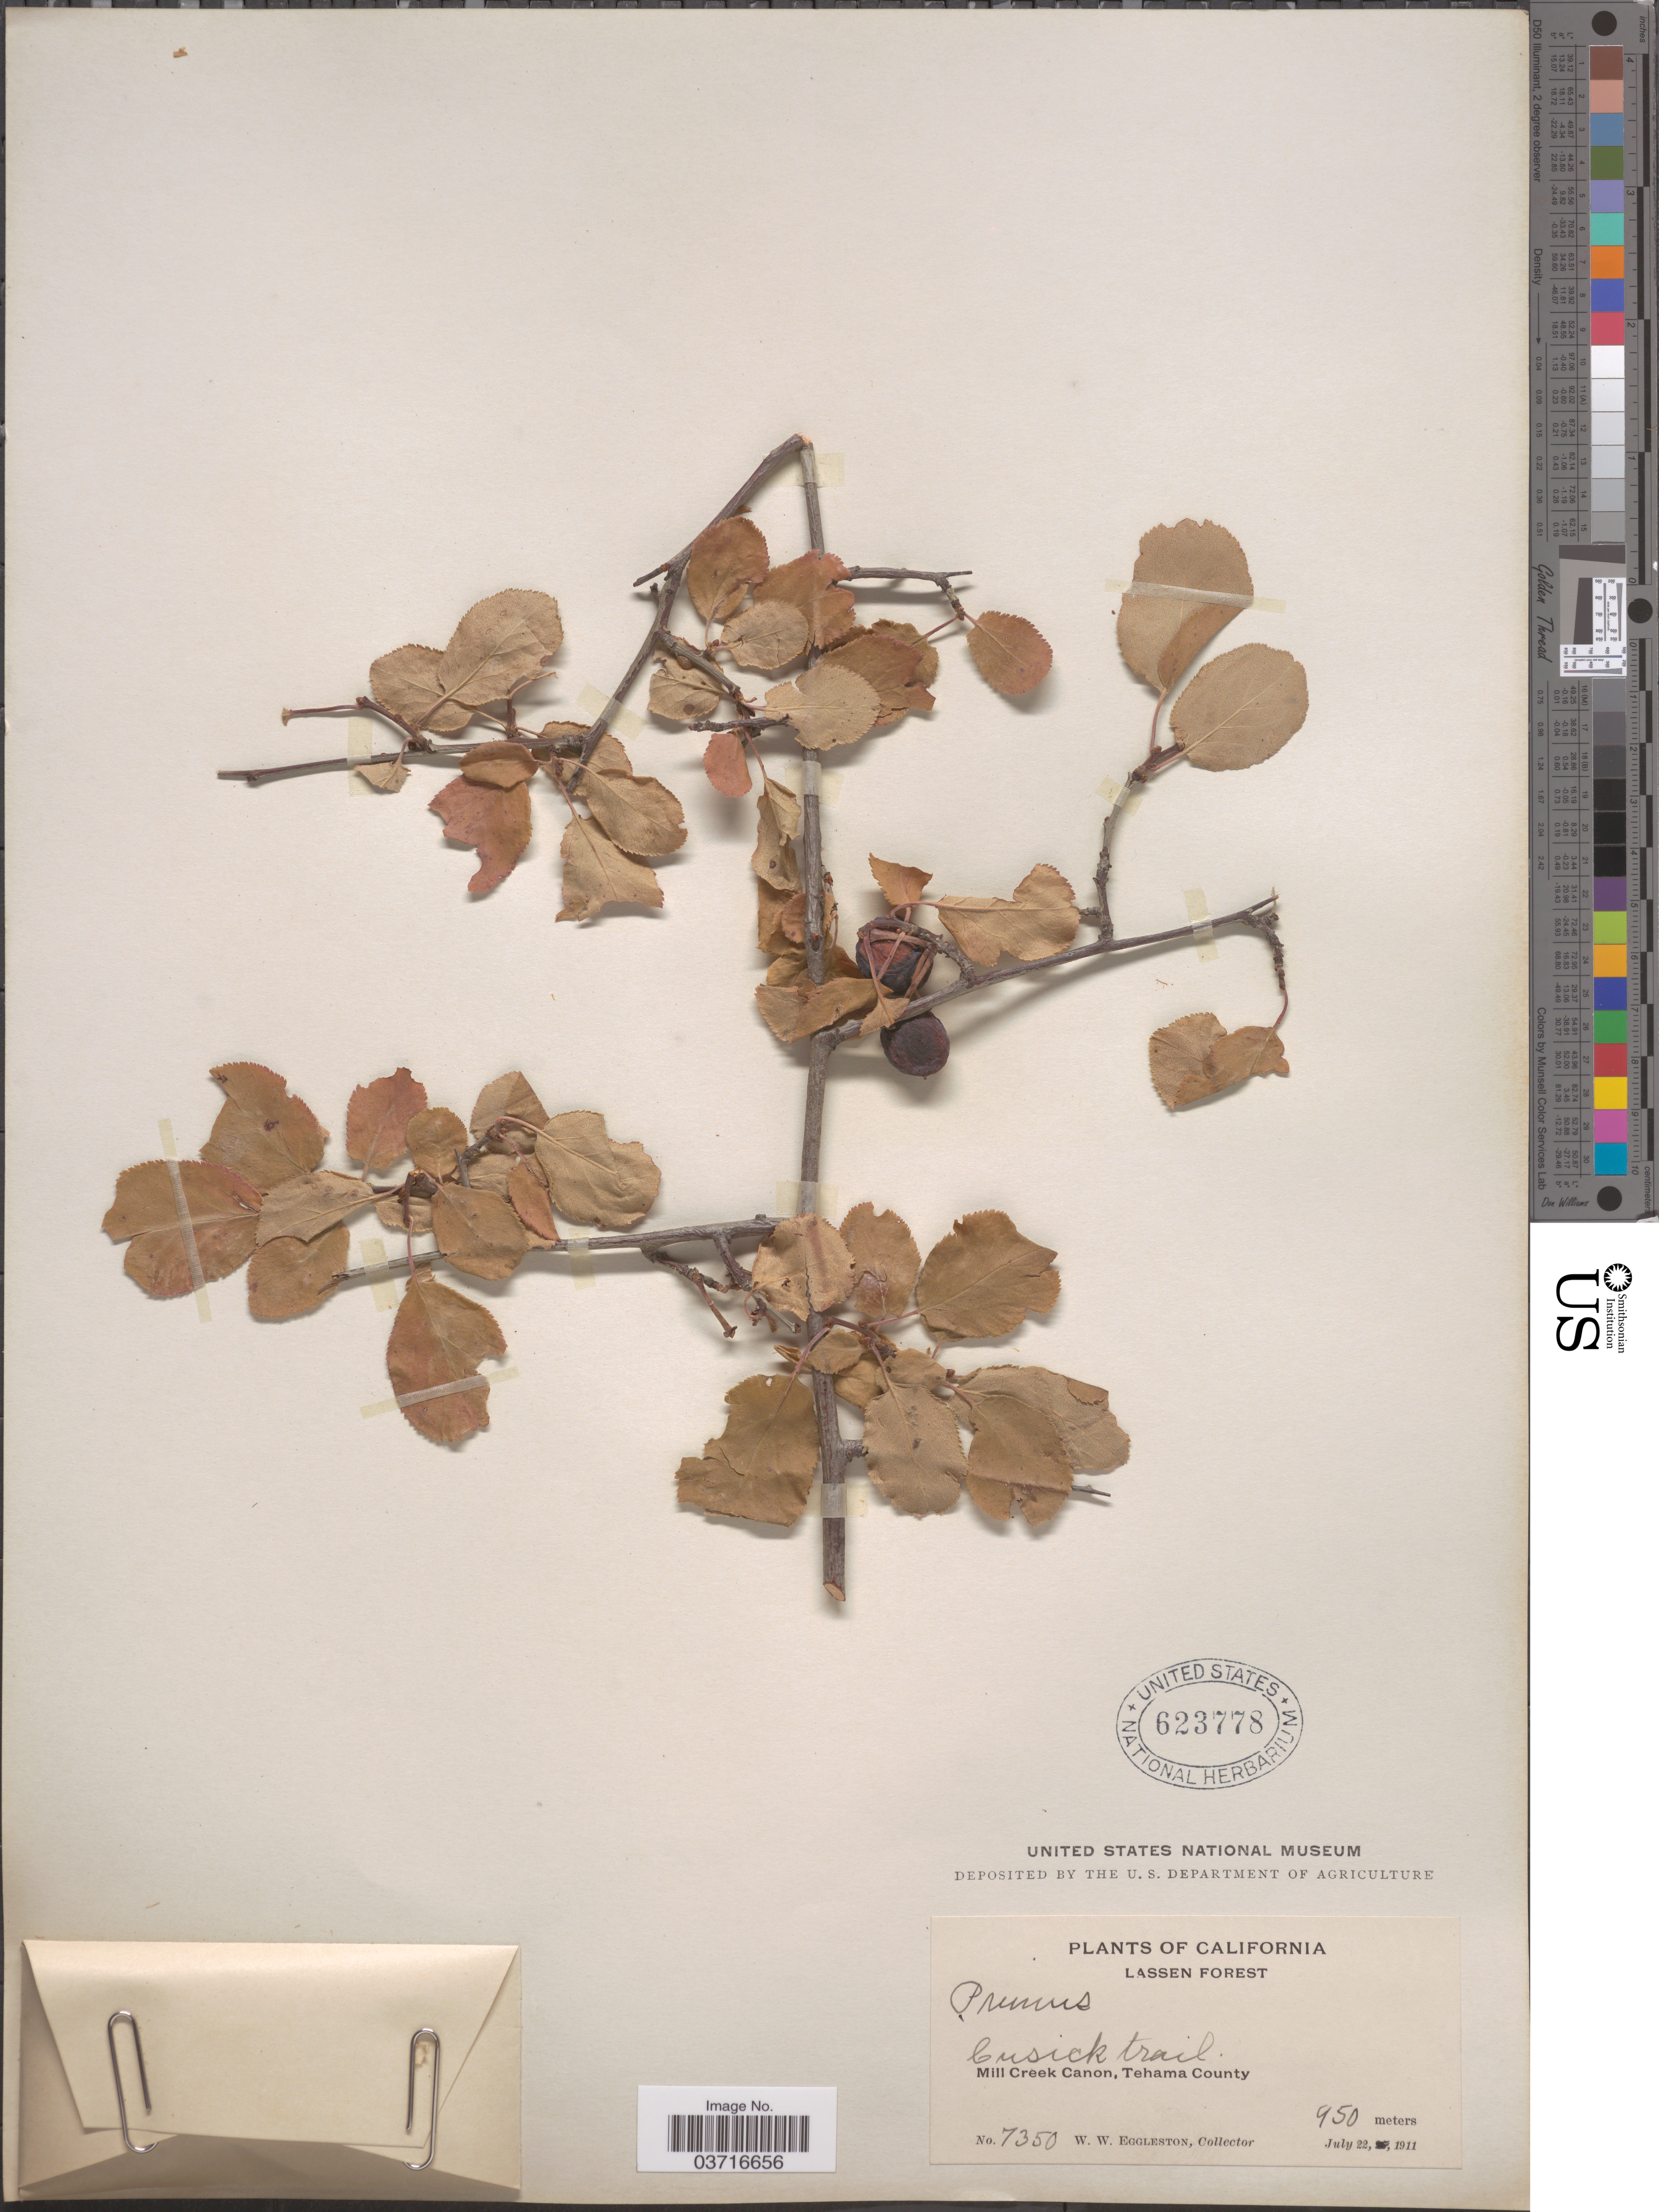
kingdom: Plantae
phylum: Tracheophyta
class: Magnoliopsida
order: Rosales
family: Rosaceae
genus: Prunus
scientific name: Prunus sp.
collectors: W. W. Eggleston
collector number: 7350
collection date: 1911-07-22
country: United States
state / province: California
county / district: Tehama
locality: Lassen Forest. Cusick trail. Mill Creek Canon, Tehama County.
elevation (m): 950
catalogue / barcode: US 623778